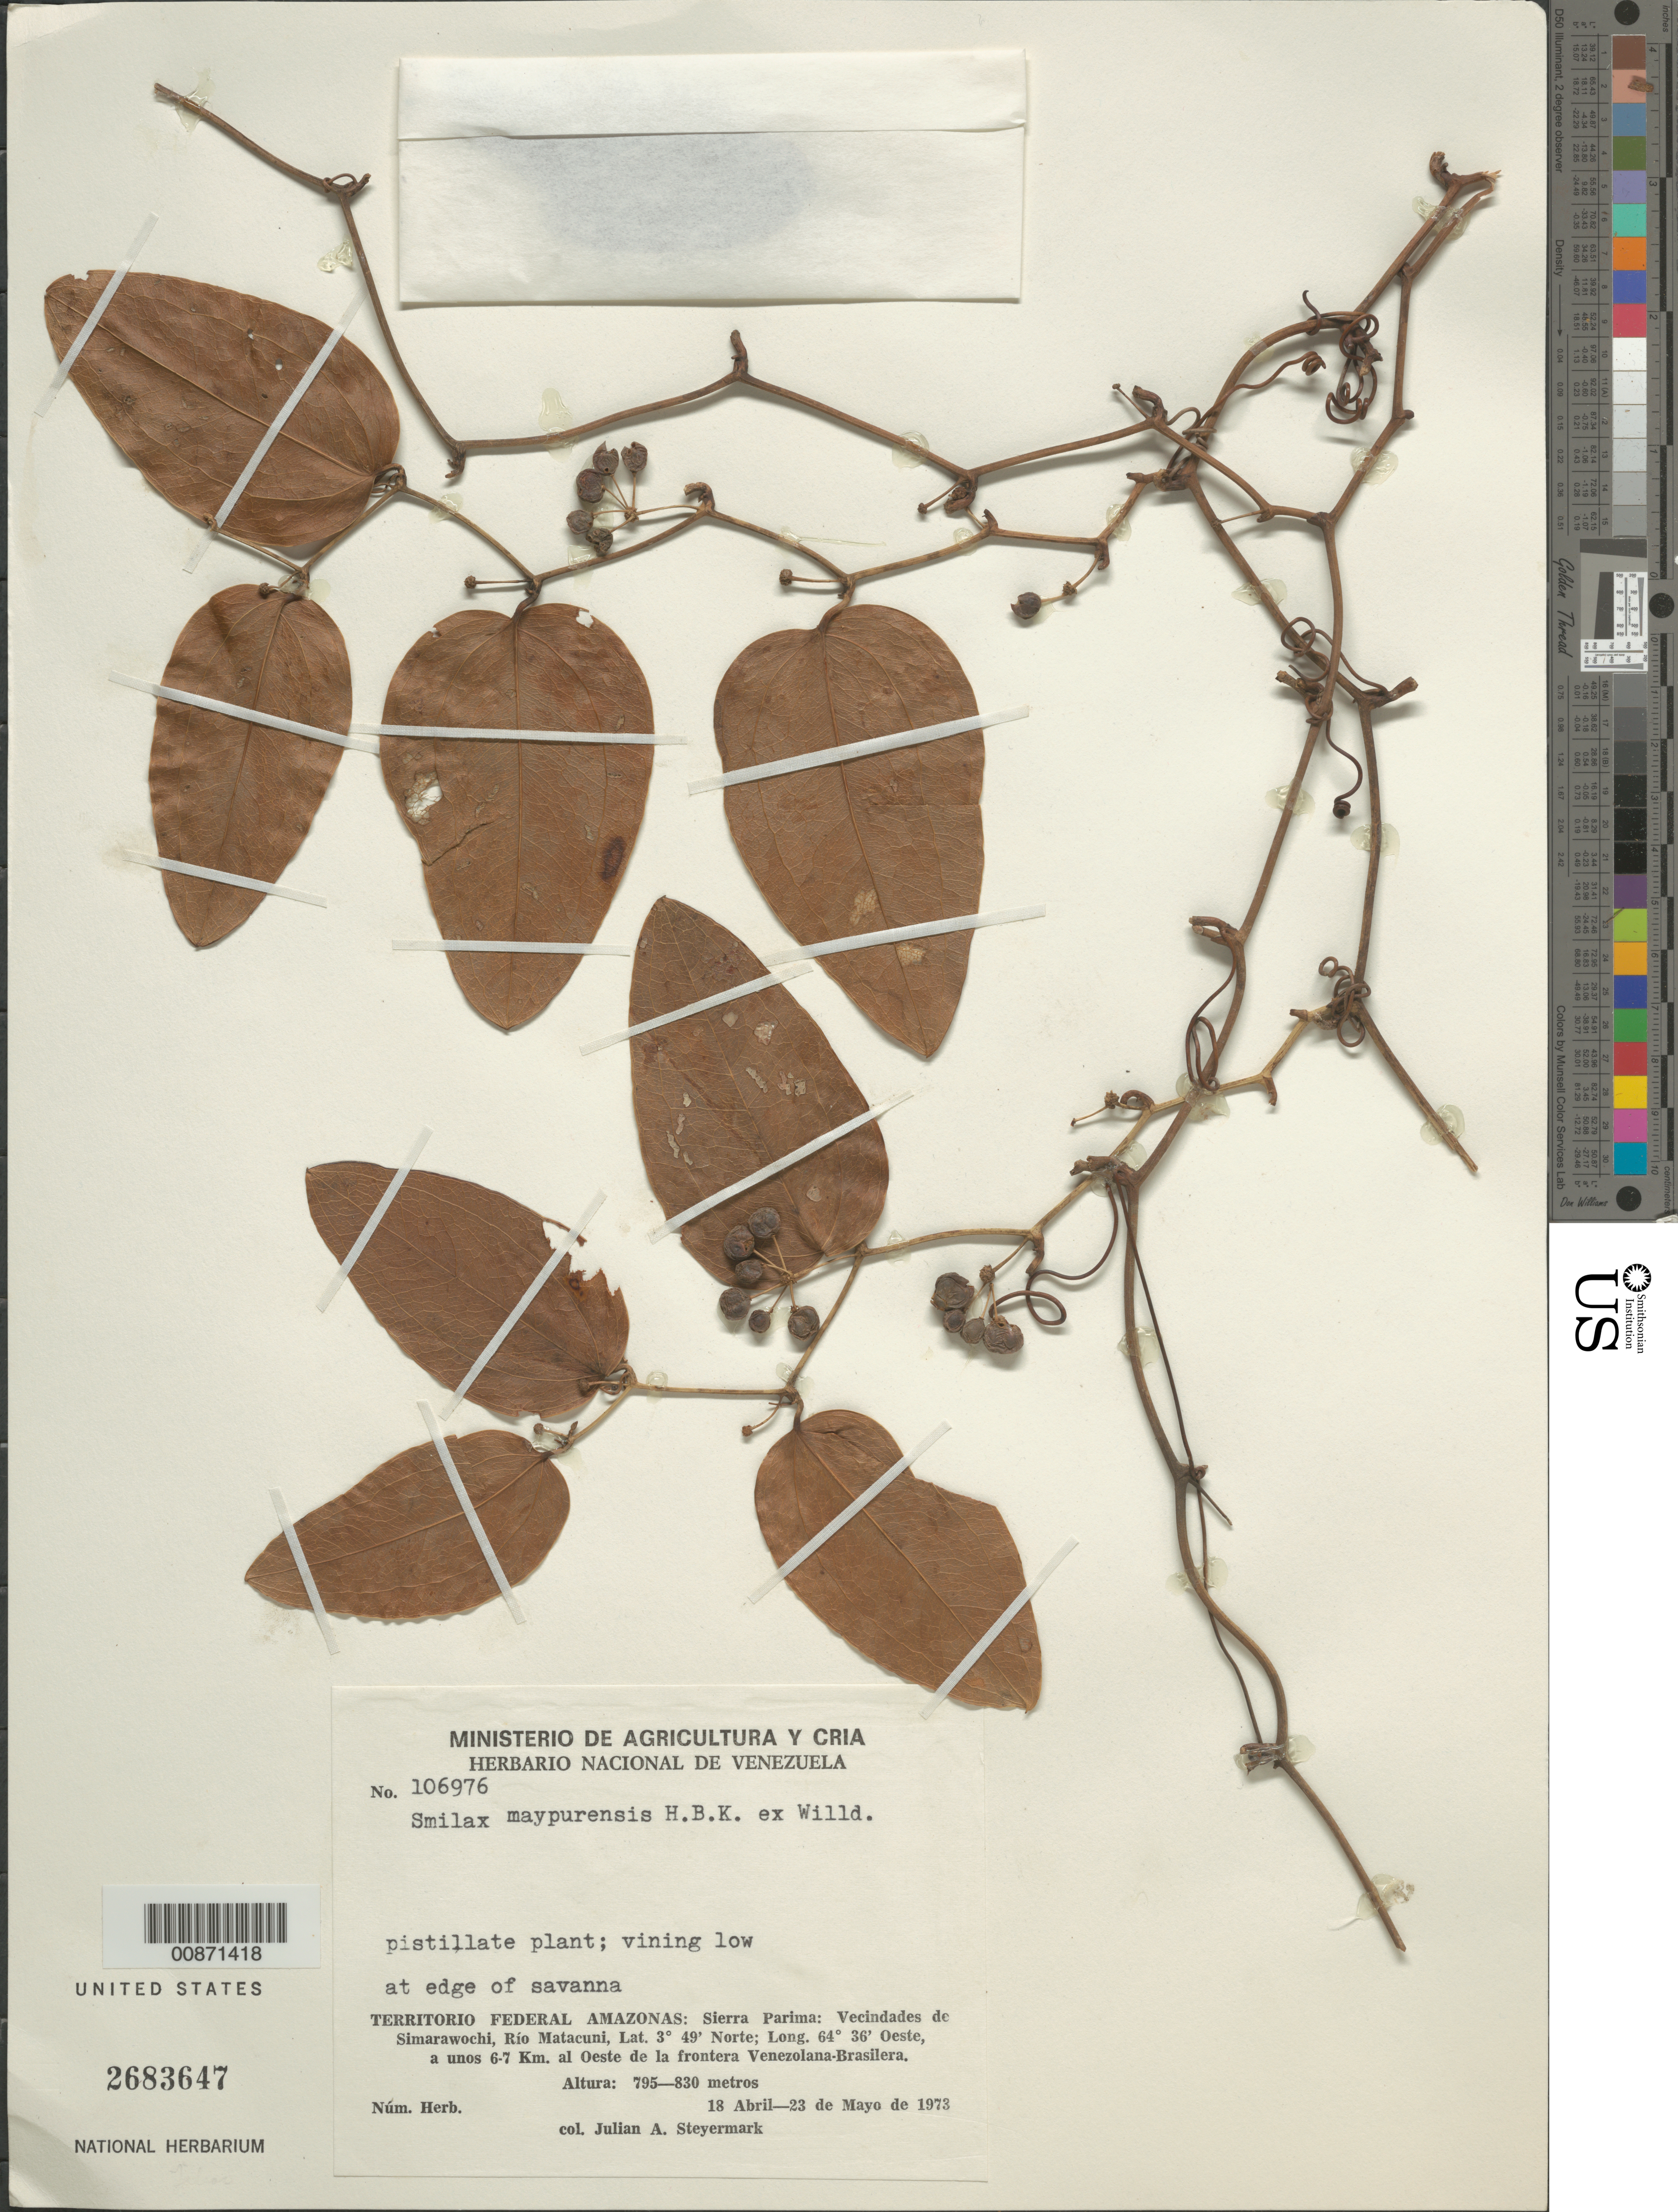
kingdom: Plantae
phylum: Tracheophyta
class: Liliopsida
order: Liliales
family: Smilacaceae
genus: Smilax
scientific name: Smilax maypurensis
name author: Humb. & Bonpl. ex Willd.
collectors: J. Steyermark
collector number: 106976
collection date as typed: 18-Apr-73 to 23-May-73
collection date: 1973-04-18/1973-05-23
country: Venezuela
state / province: Amazonas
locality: Sierra Parima; vec de Simarawochi, Río Matacuni, a unos 6-7 km al oeste de la frontera Venezolana-Brasilera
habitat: Edge of savanna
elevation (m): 795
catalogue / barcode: US 2683647